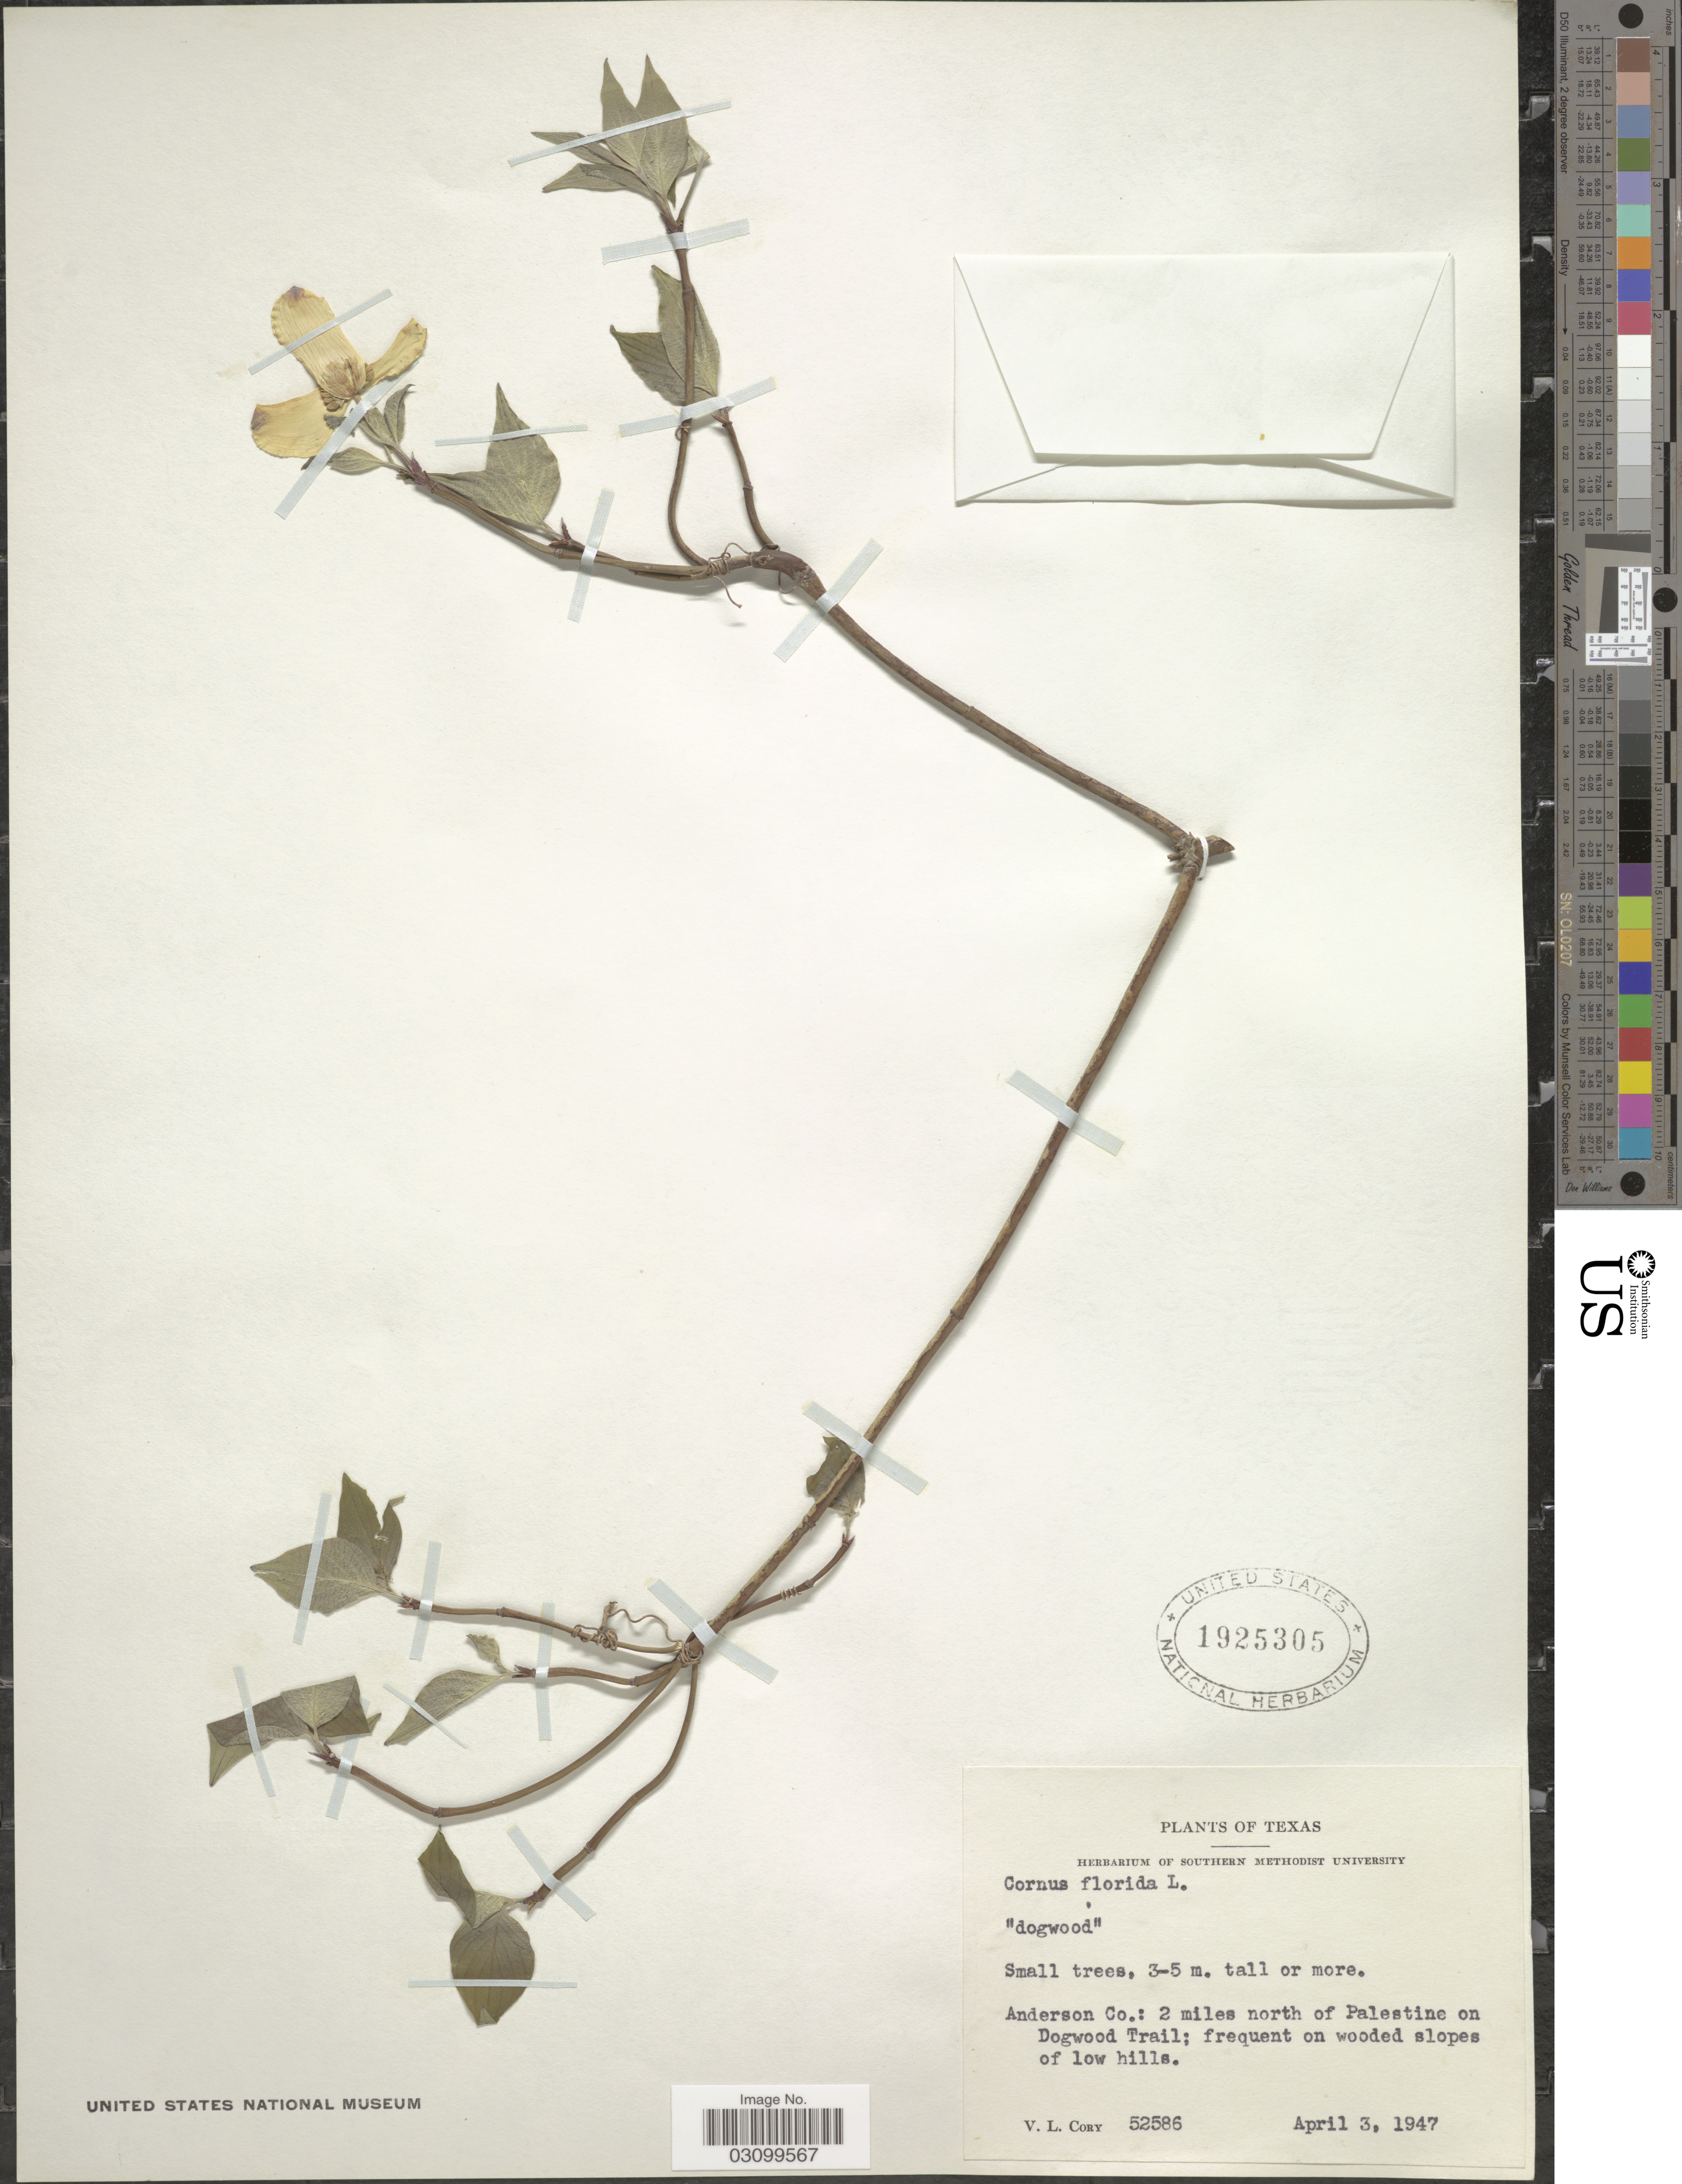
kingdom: Plantae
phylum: Tracheophyta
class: Magnoliopsida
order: Cornales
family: Cornaceae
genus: Cornus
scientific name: Cornus florida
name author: L.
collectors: V. Cory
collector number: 52586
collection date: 1947-04-03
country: United States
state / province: Texas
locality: Anderson Co.: 2 miles north of Palestine on Dogwood Trail.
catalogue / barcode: US 1925305